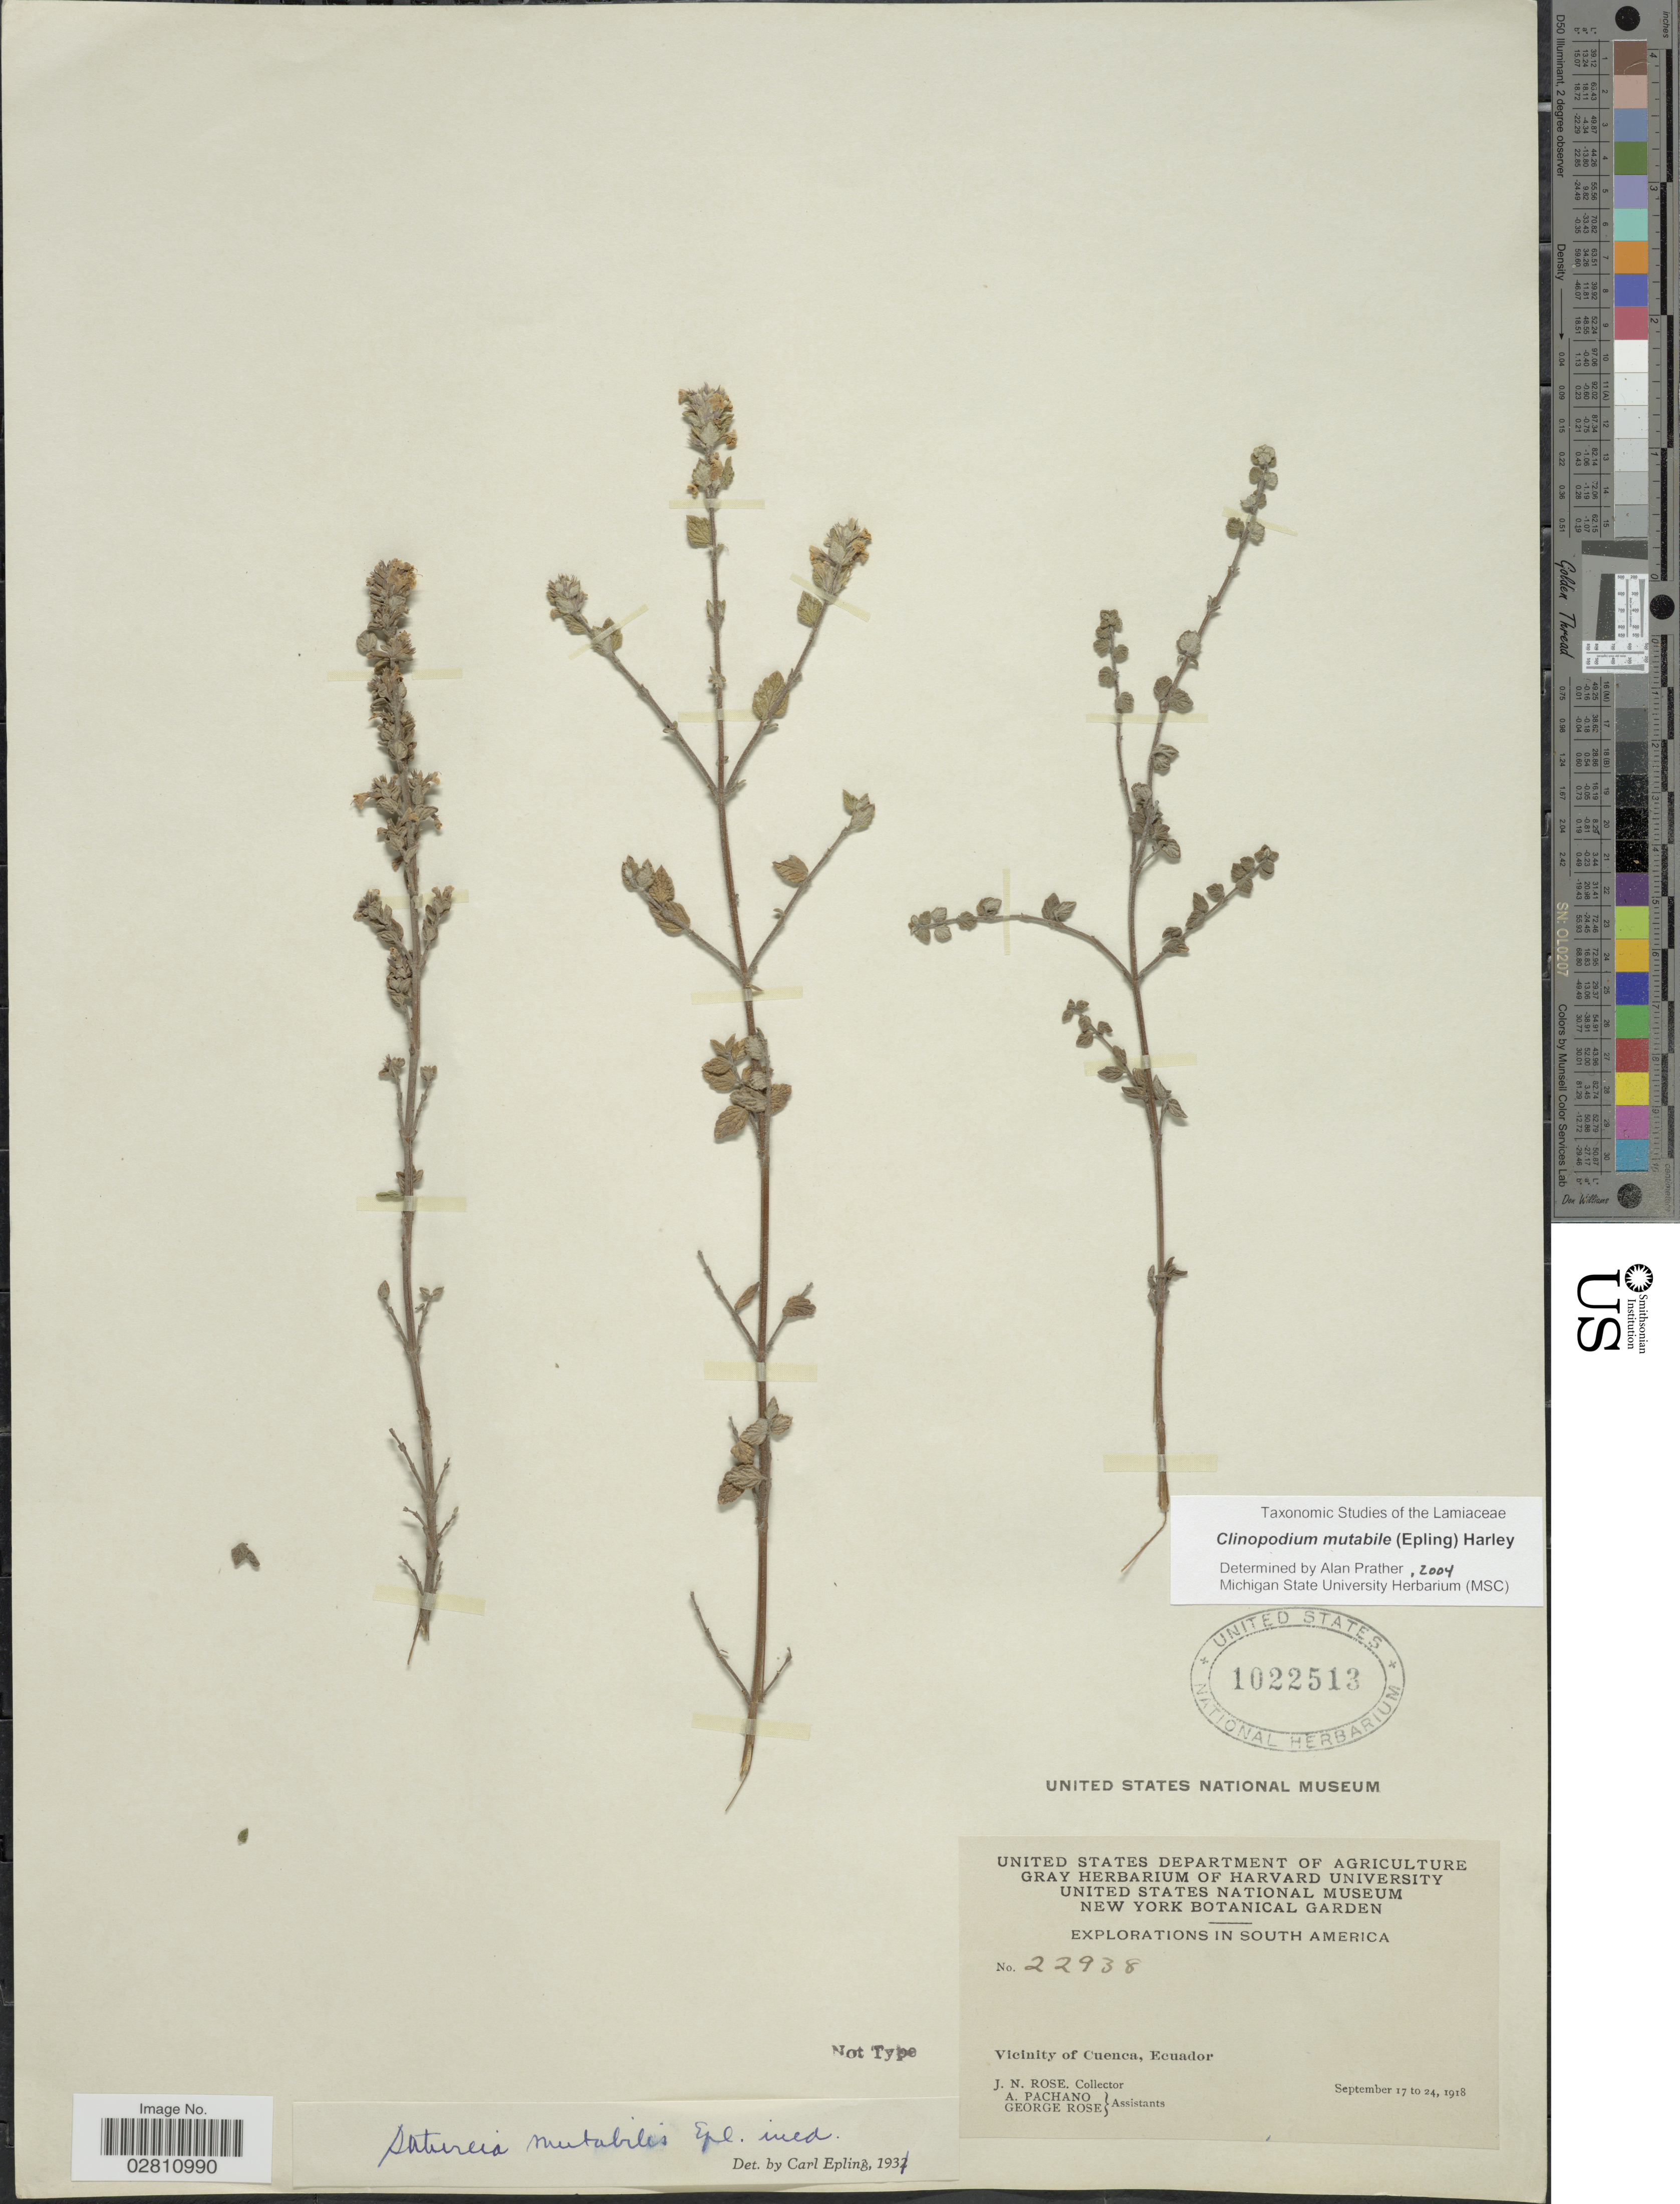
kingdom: Plantae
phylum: Tracheophyta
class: Magnoliopsida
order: Lamiales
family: Lamiaceae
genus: Clinopodium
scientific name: Clinopodium mutabile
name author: (Epling) Harley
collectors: J. N. Rose, A. Pachano & G. Rose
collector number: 22938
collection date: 1918-09-17/1918-09-24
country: Ecuador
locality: Vicinity of Cuenca, Ecuador.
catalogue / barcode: US 1022513